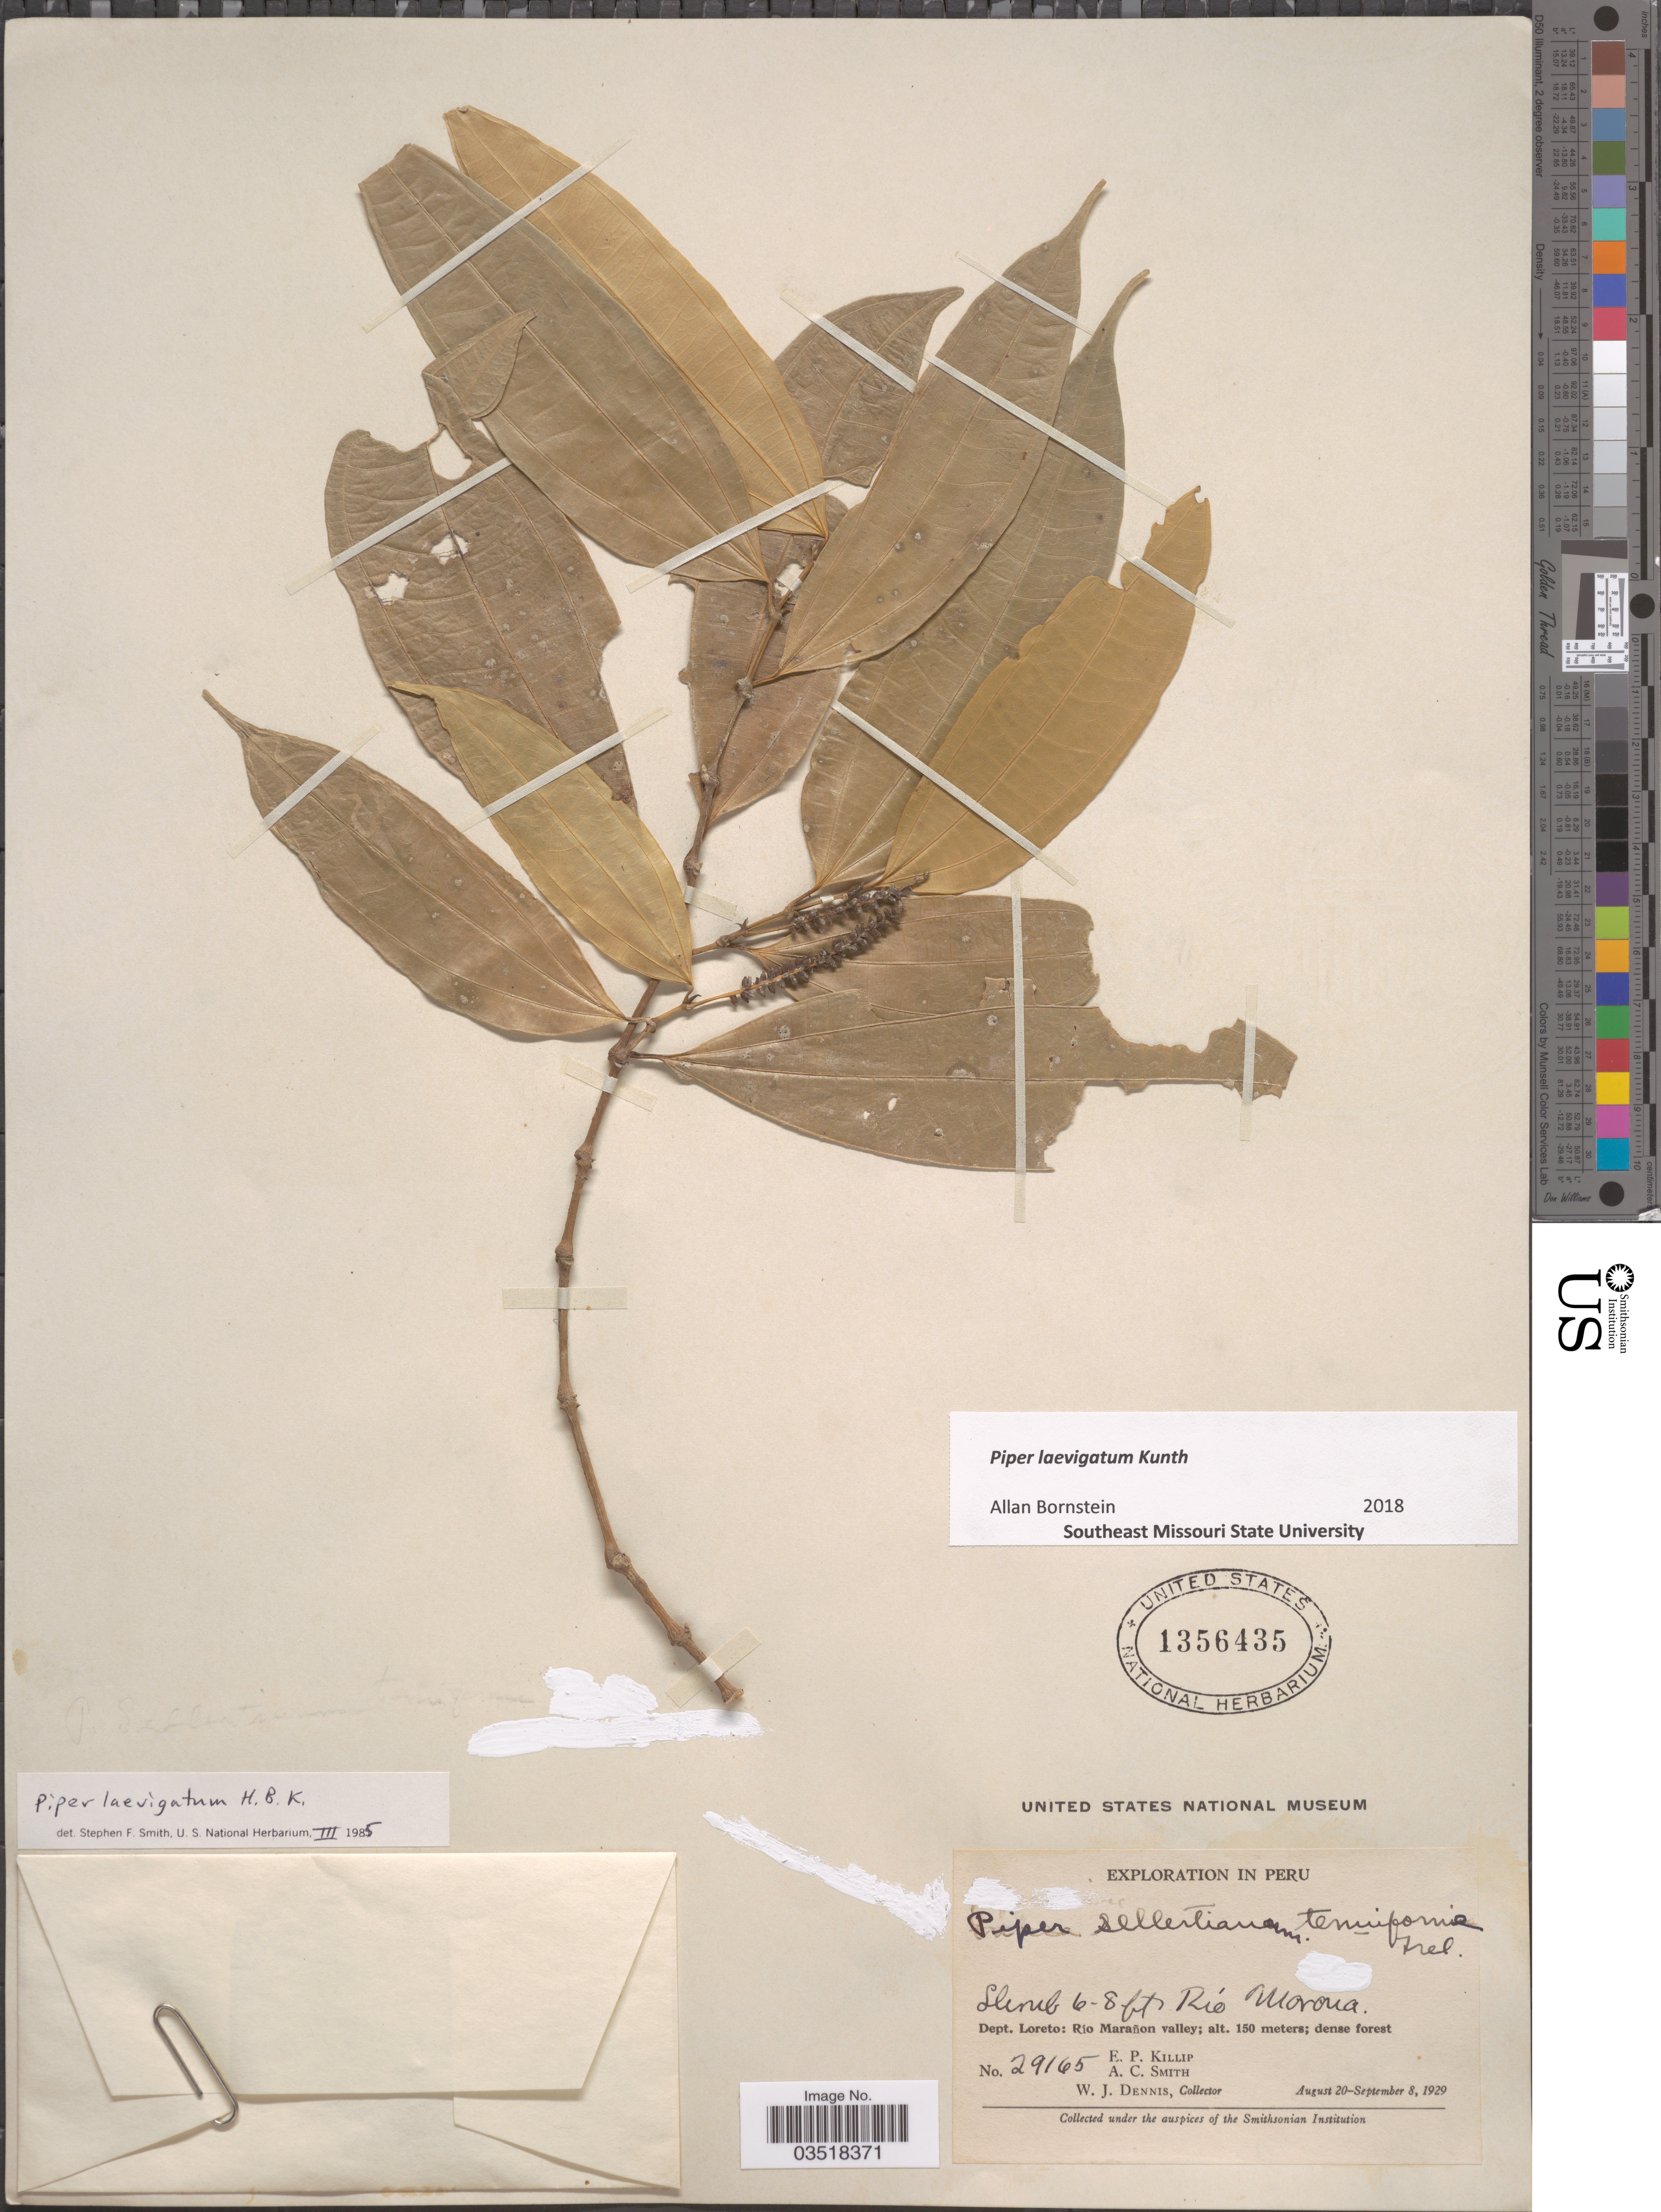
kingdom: Plantae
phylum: Tracheophyta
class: Magnoliopsida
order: Piperales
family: Piperaceae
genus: Piper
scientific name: Piper laevigatum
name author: Kunth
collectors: E. P. Killip & A. C. Smith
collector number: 29165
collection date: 1929-08-20/1929-09-08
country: Peru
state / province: Loreto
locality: Río Morona. Dept. Loreto: Río Marañón valley.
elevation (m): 150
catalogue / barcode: US 1356435